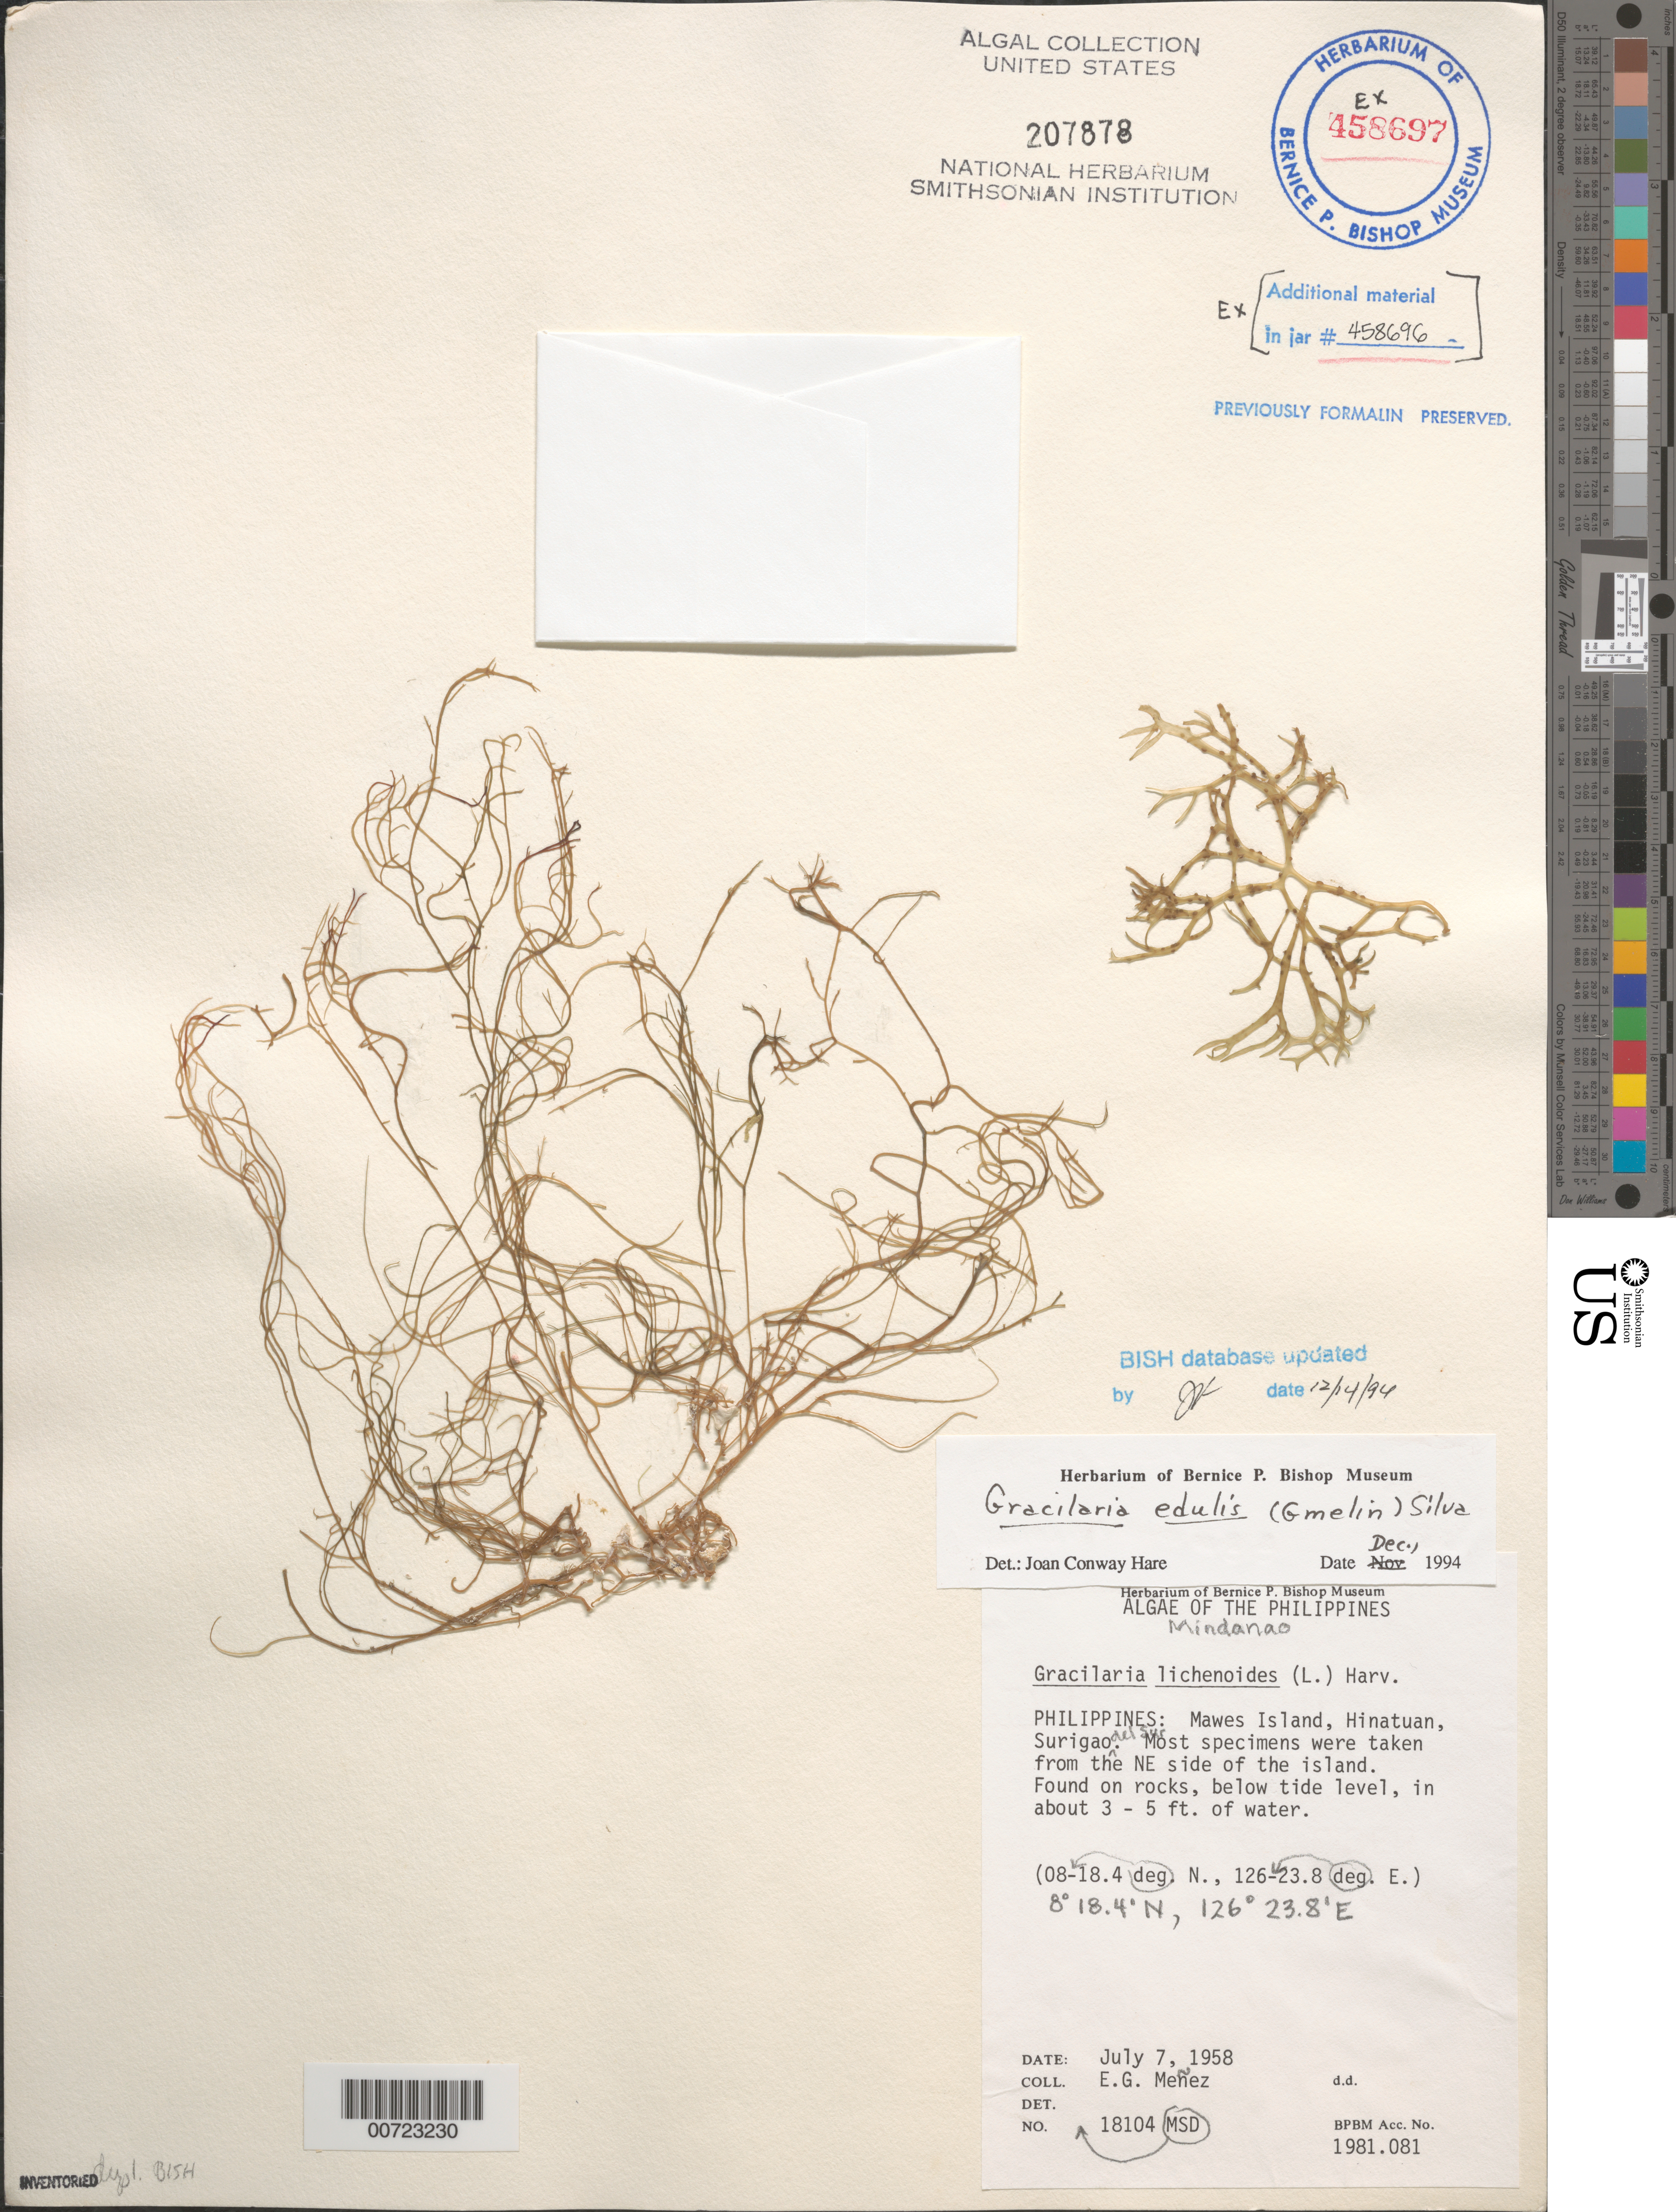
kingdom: Plantae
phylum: Rhodophyta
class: Florideophyceae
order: Gracilariales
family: Gracilariaceae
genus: Gracilaria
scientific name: Gracilaria edulis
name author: (S.G. Gmel.) P.C. Silva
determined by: Hare, Joan Conway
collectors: Meñez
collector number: MSD 18104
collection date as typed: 07 Jul 1958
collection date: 1958-07-07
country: Philippines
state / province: Caraga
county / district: Surigao del Sur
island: Mawes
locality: Hinatuan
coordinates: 08-18.4 deg. N., 126-23.8 deg. E.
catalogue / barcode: US 207878